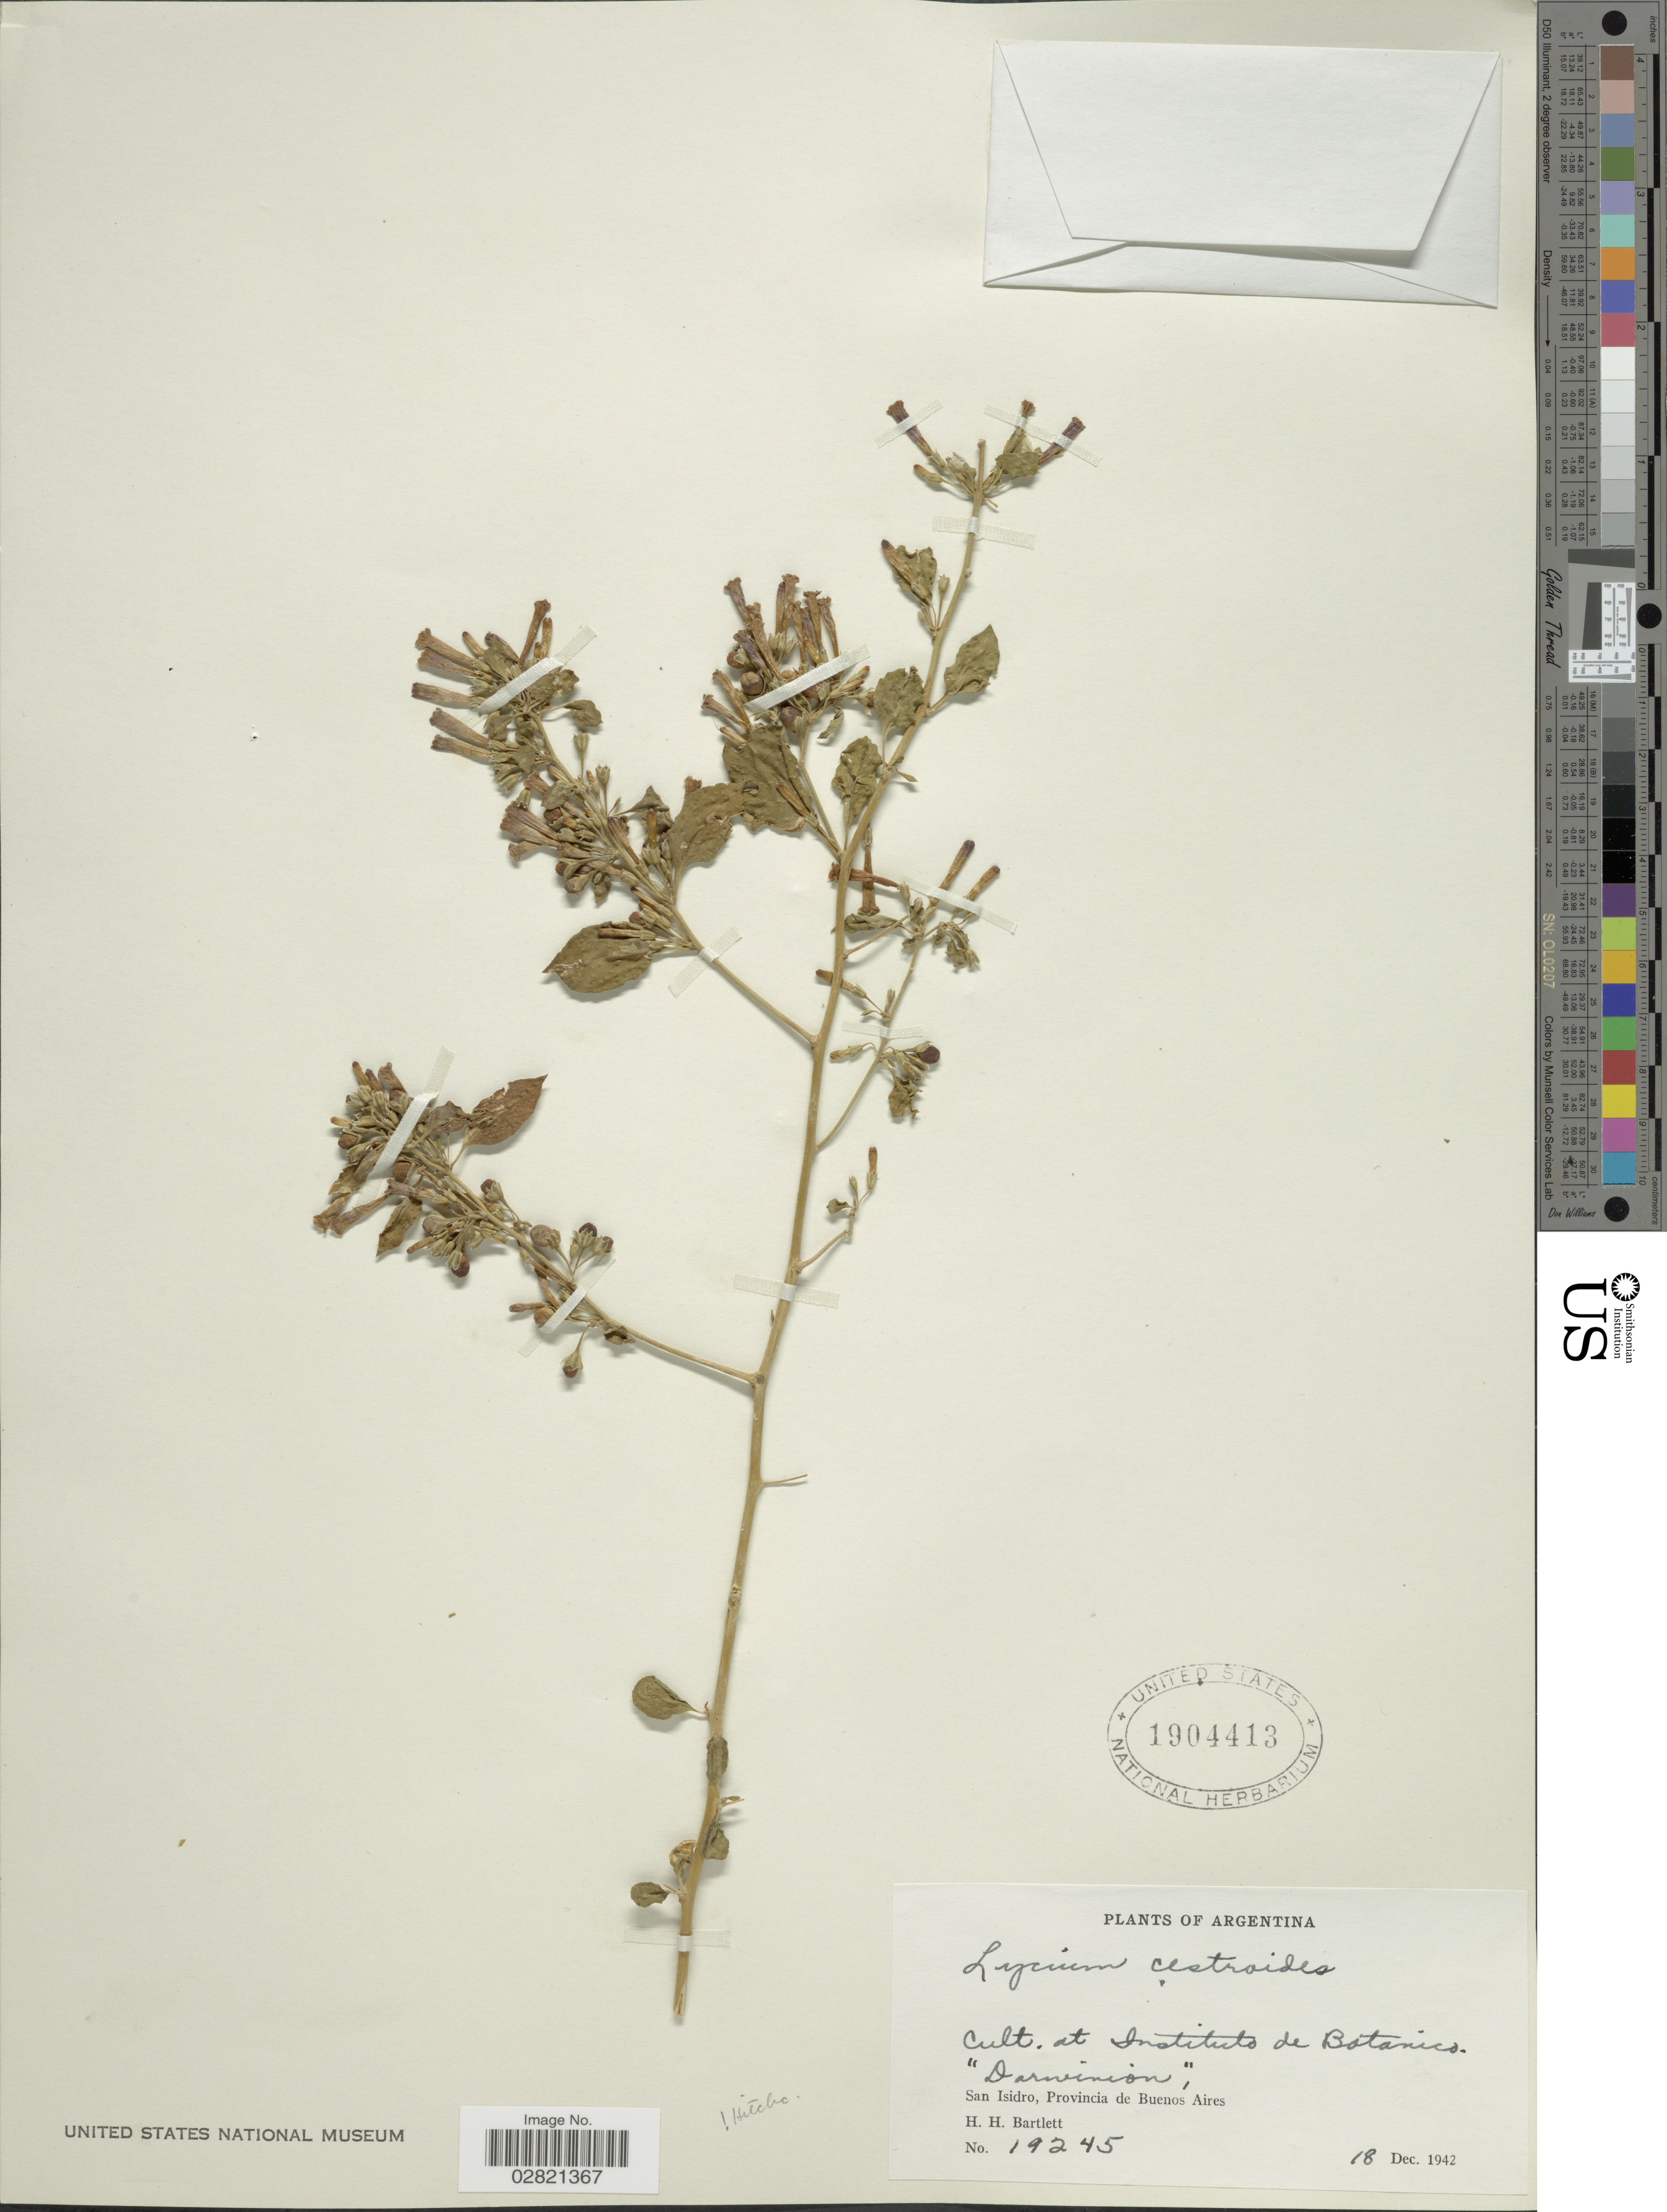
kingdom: Plantae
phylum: Tracheophyta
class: Magnoliopsida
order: Solanales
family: Solanaceae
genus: Lycium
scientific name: Lycium cestroides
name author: Schltdl.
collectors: H. H. Bartlett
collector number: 19245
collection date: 1942-12-18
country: Argentina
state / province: Buenos Aires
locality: Instituto de Botanico, "Darwinion", San Isidro.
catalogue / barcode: US 1904413